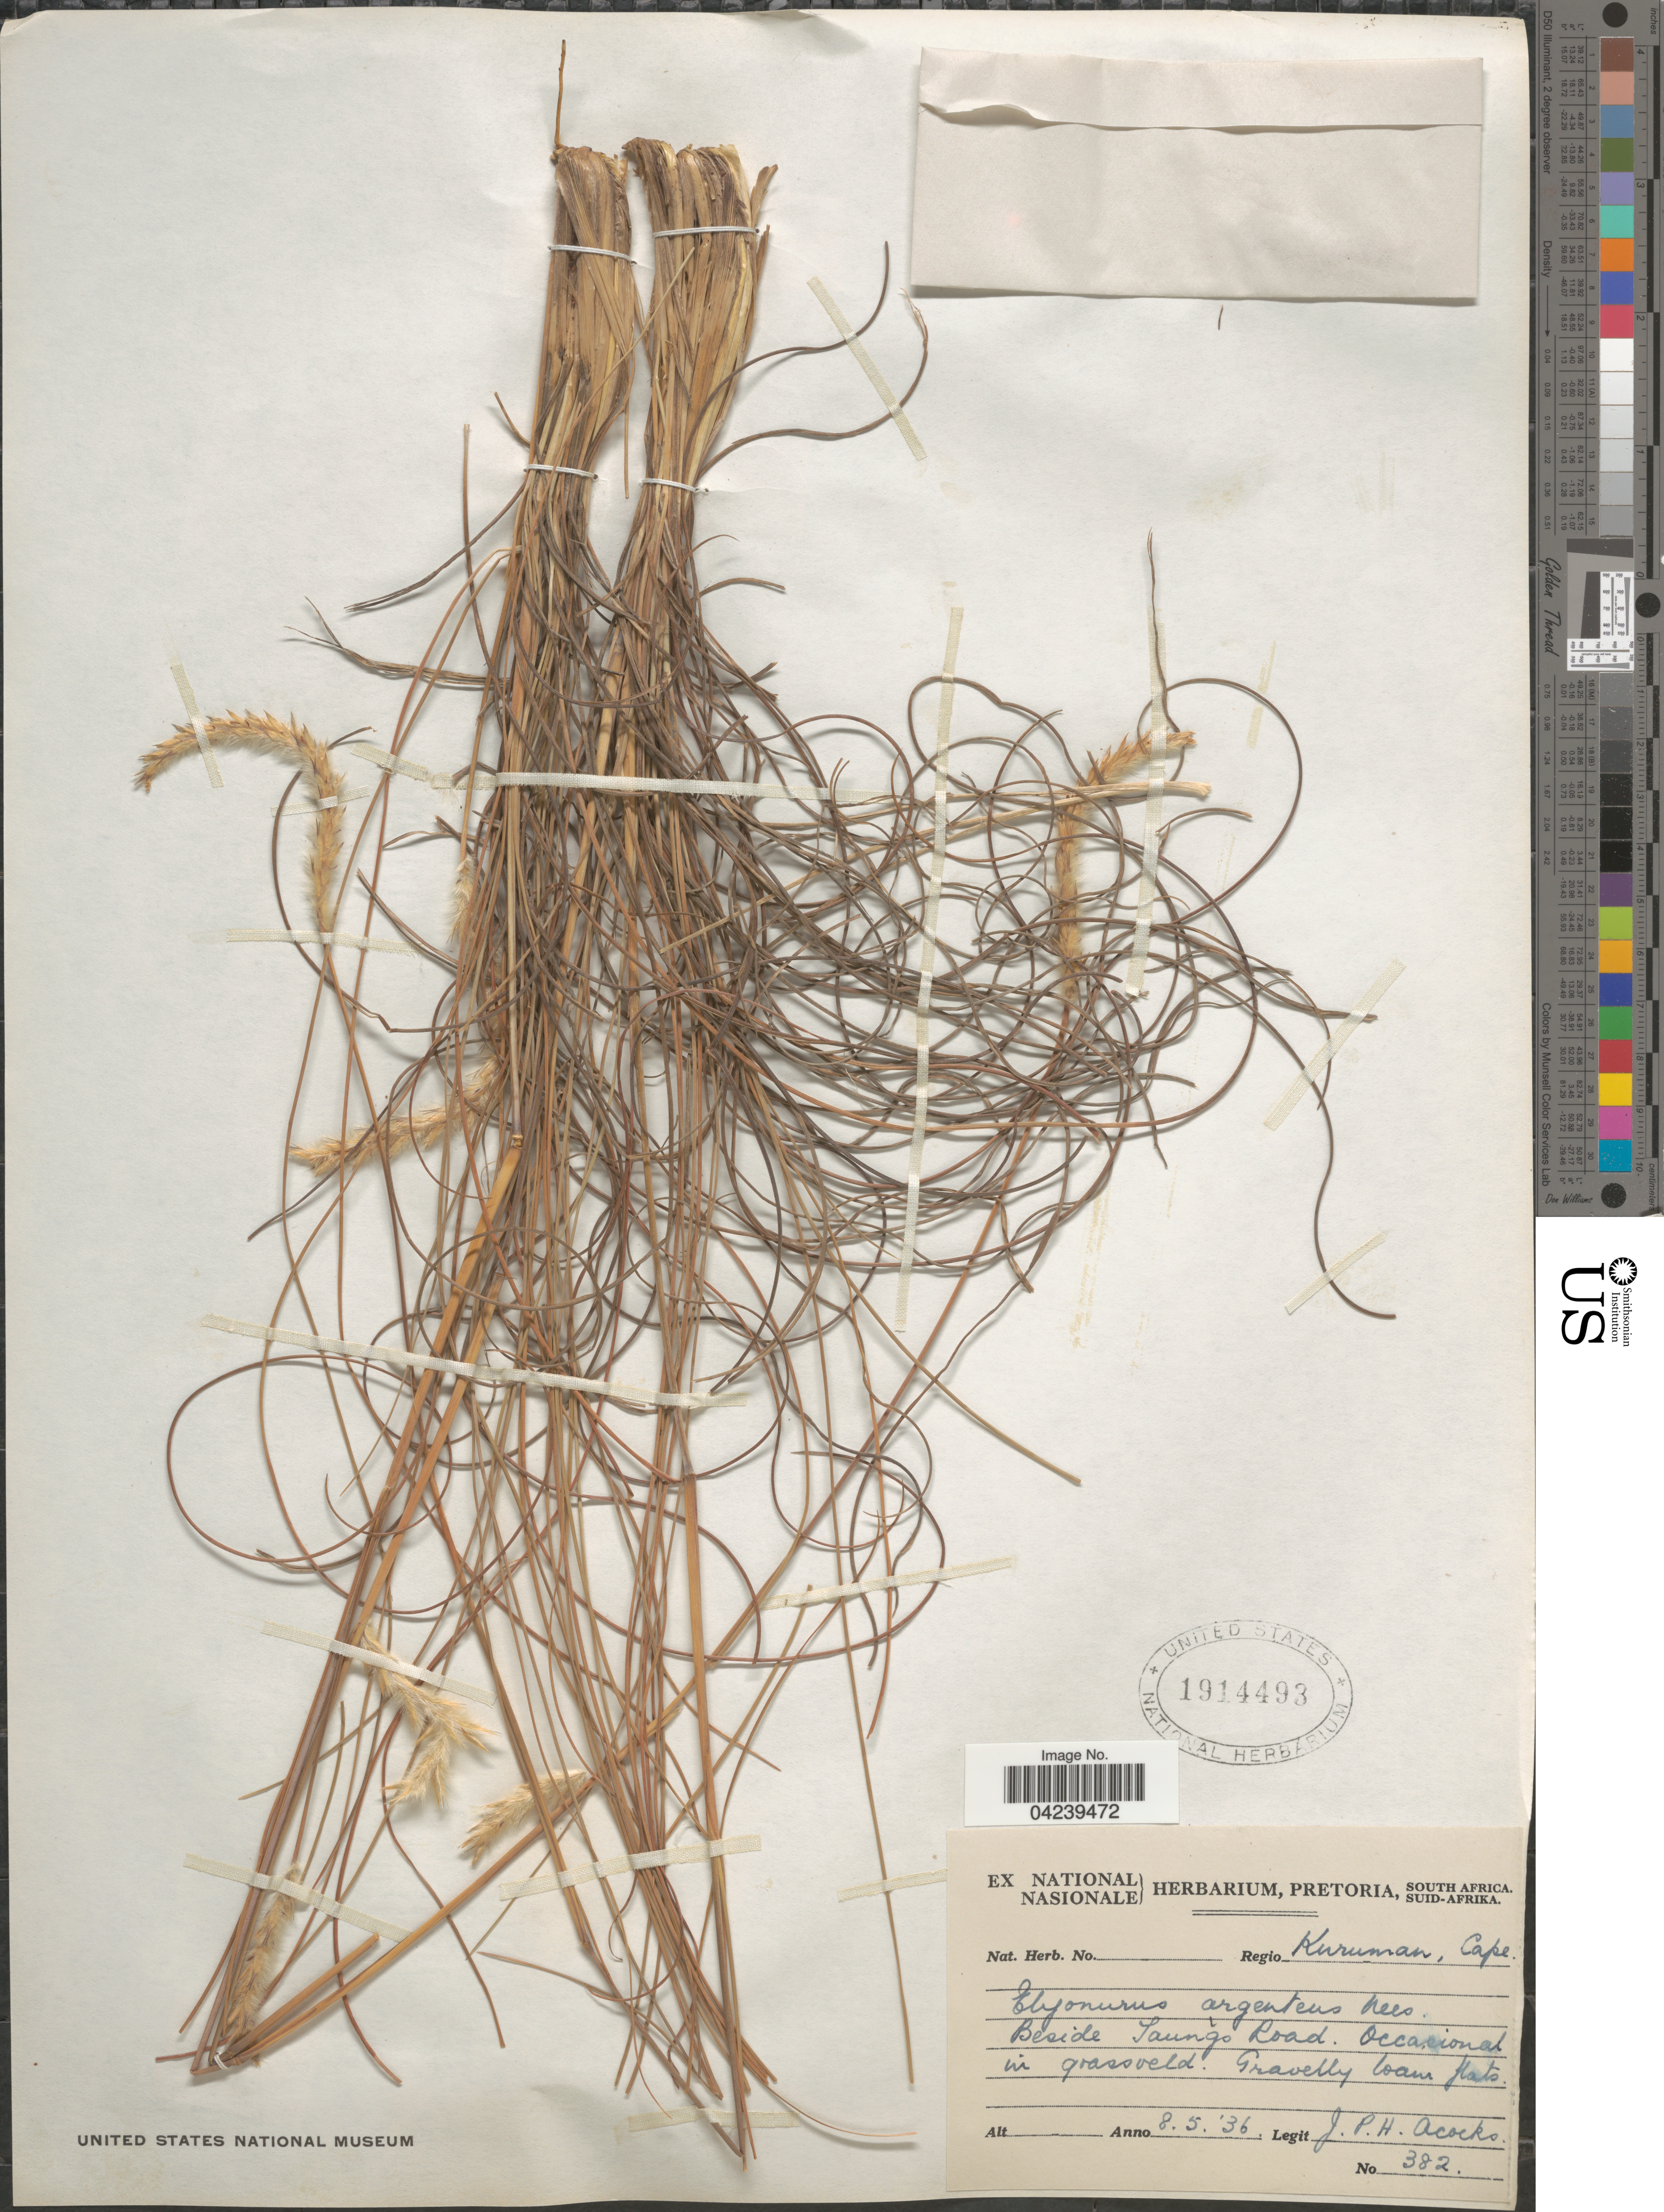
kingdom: Plantae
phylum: Tracheophyta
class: Liliopsida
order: Poales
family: Poaceae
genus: Elionurus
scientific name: Elionurus muticus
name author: (Spreng.) Kuntze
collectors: J. P. Acocks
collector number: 382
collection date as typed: Transcribed d/m/y: 8/5/36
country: South Africa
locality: Regio Kuruman, Cape. Beside Taungo Road. Occasional in grassveld.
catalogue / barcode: US 1914493